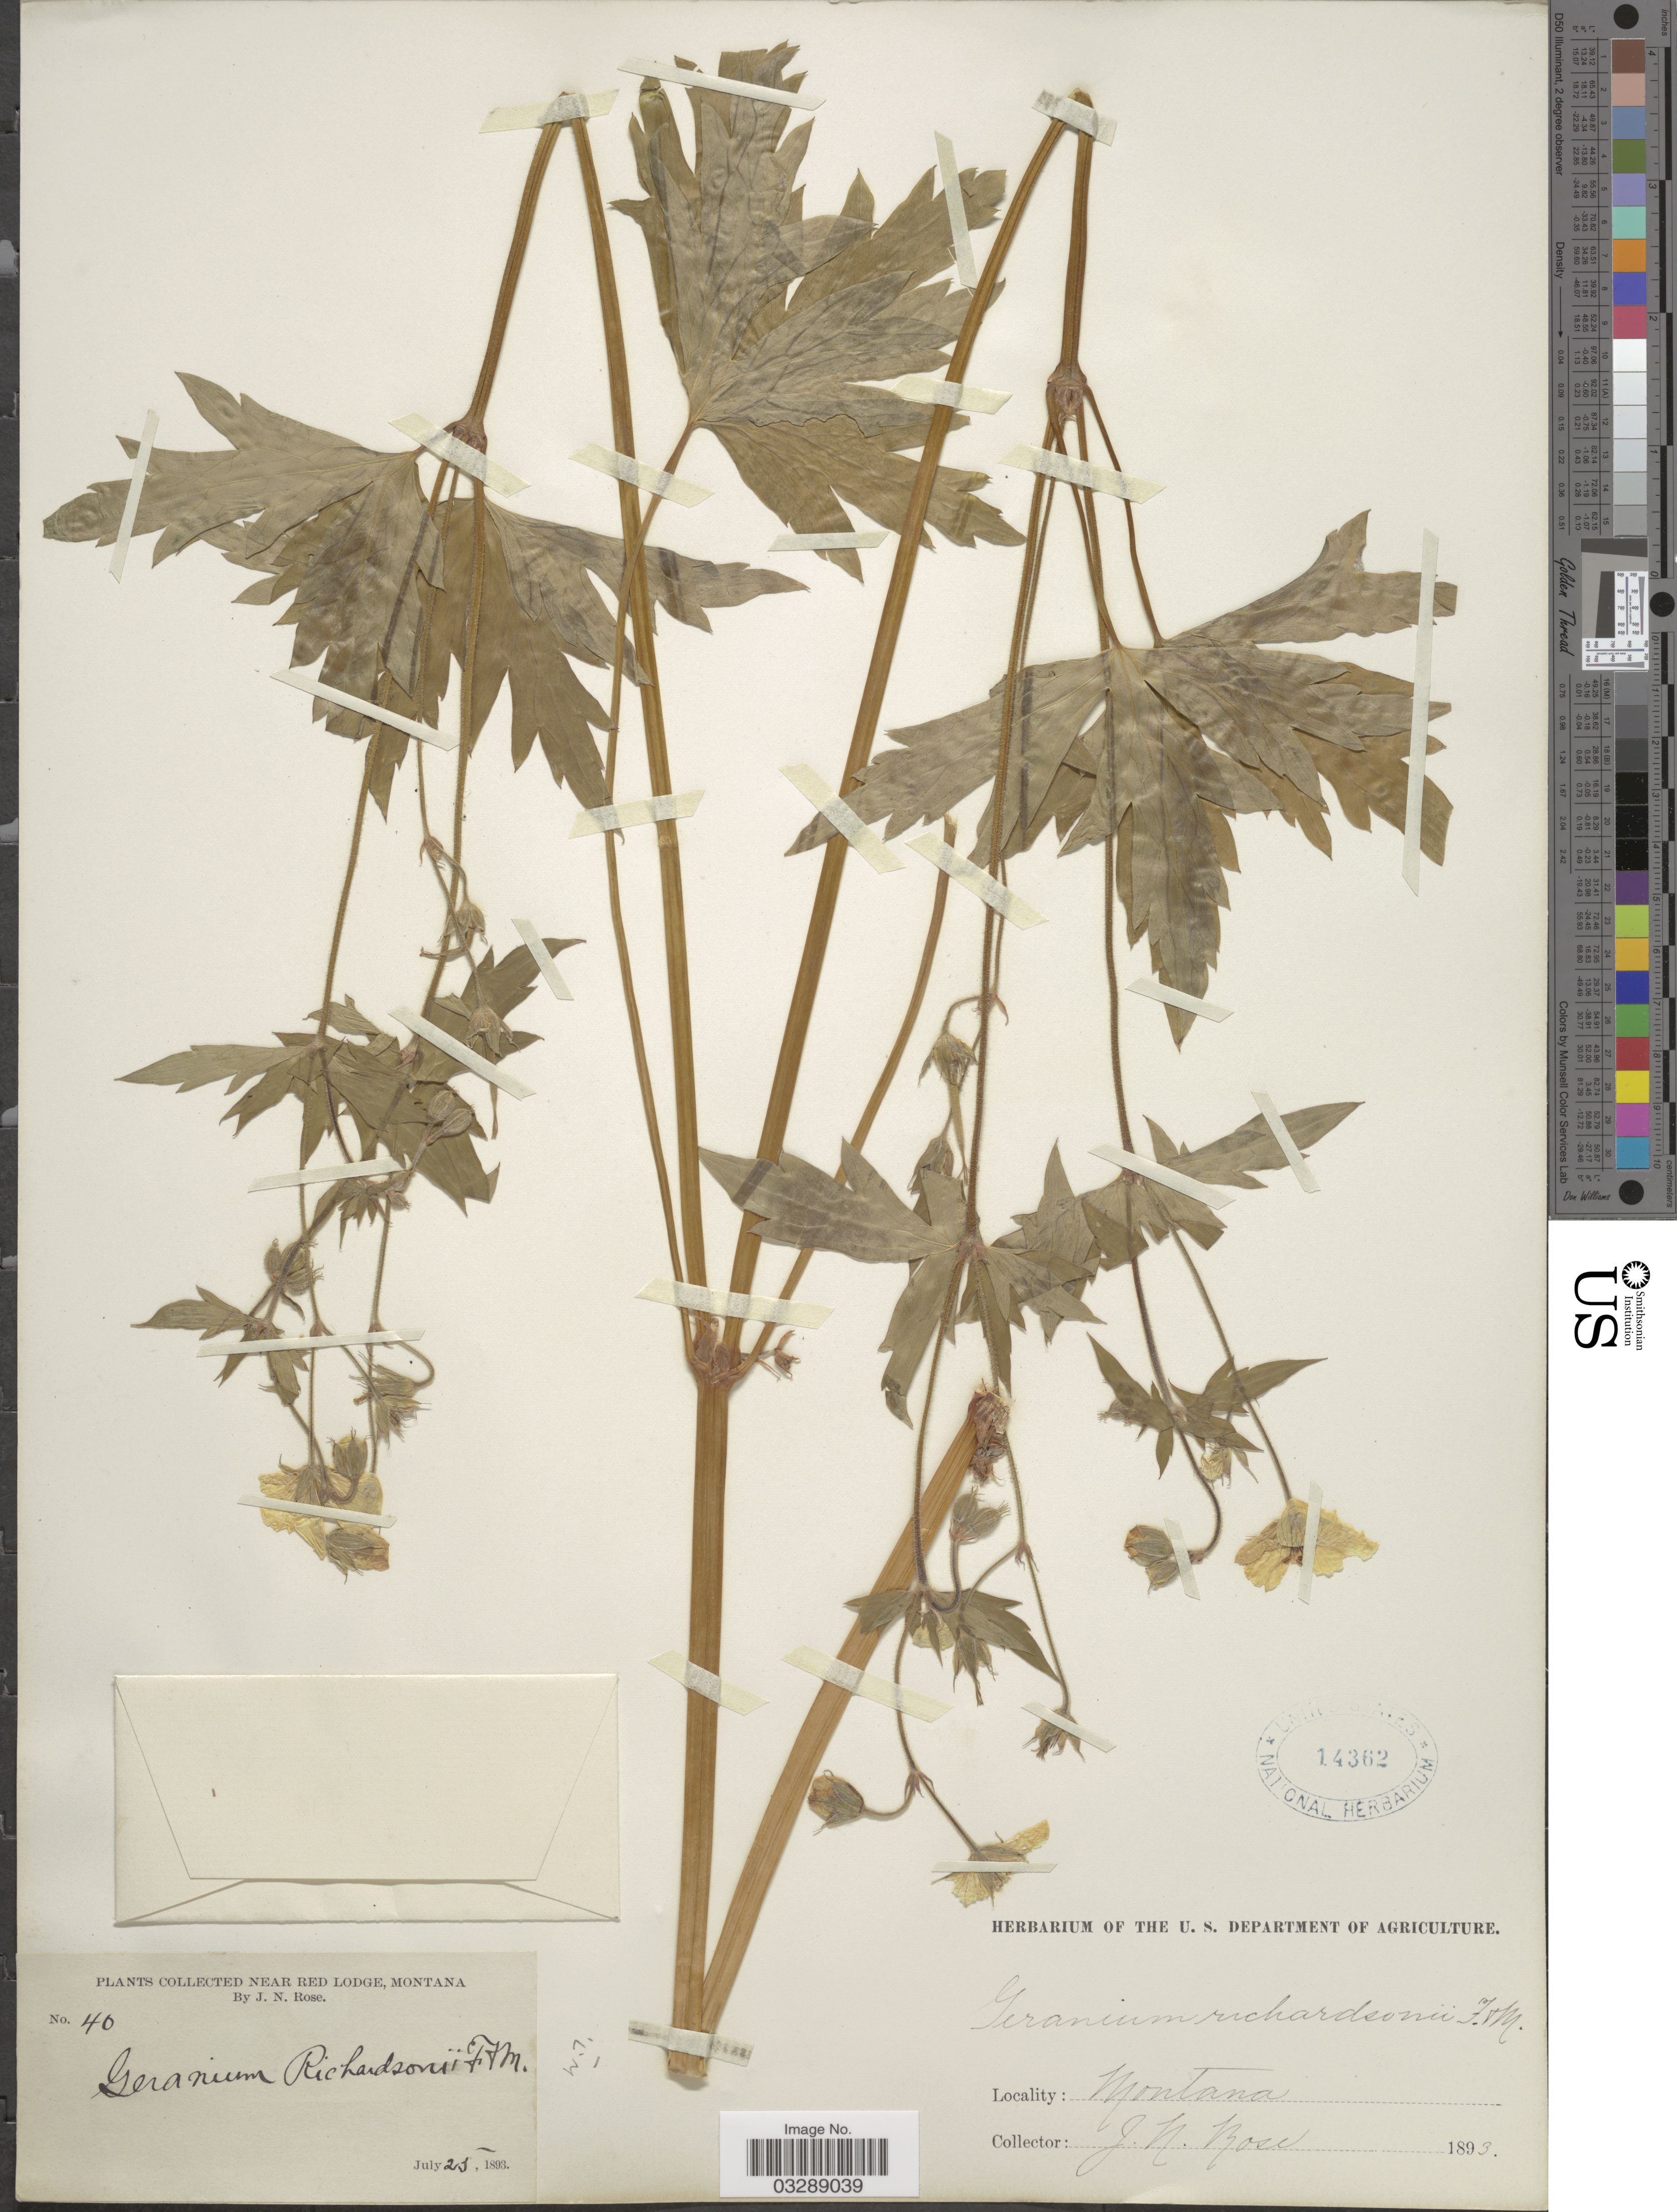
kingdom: Plantae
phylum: Tracheophyta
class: Magnoliopsida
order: Geraniales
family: Geraniaceae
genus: Geranium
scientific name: Geranium richardsonii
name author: Fisch. & Trautv.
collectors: J. N. Rose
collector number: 40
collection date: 1893-07-25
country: United States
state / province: Montana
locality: Near Red Lodge.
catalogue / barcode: US 14362